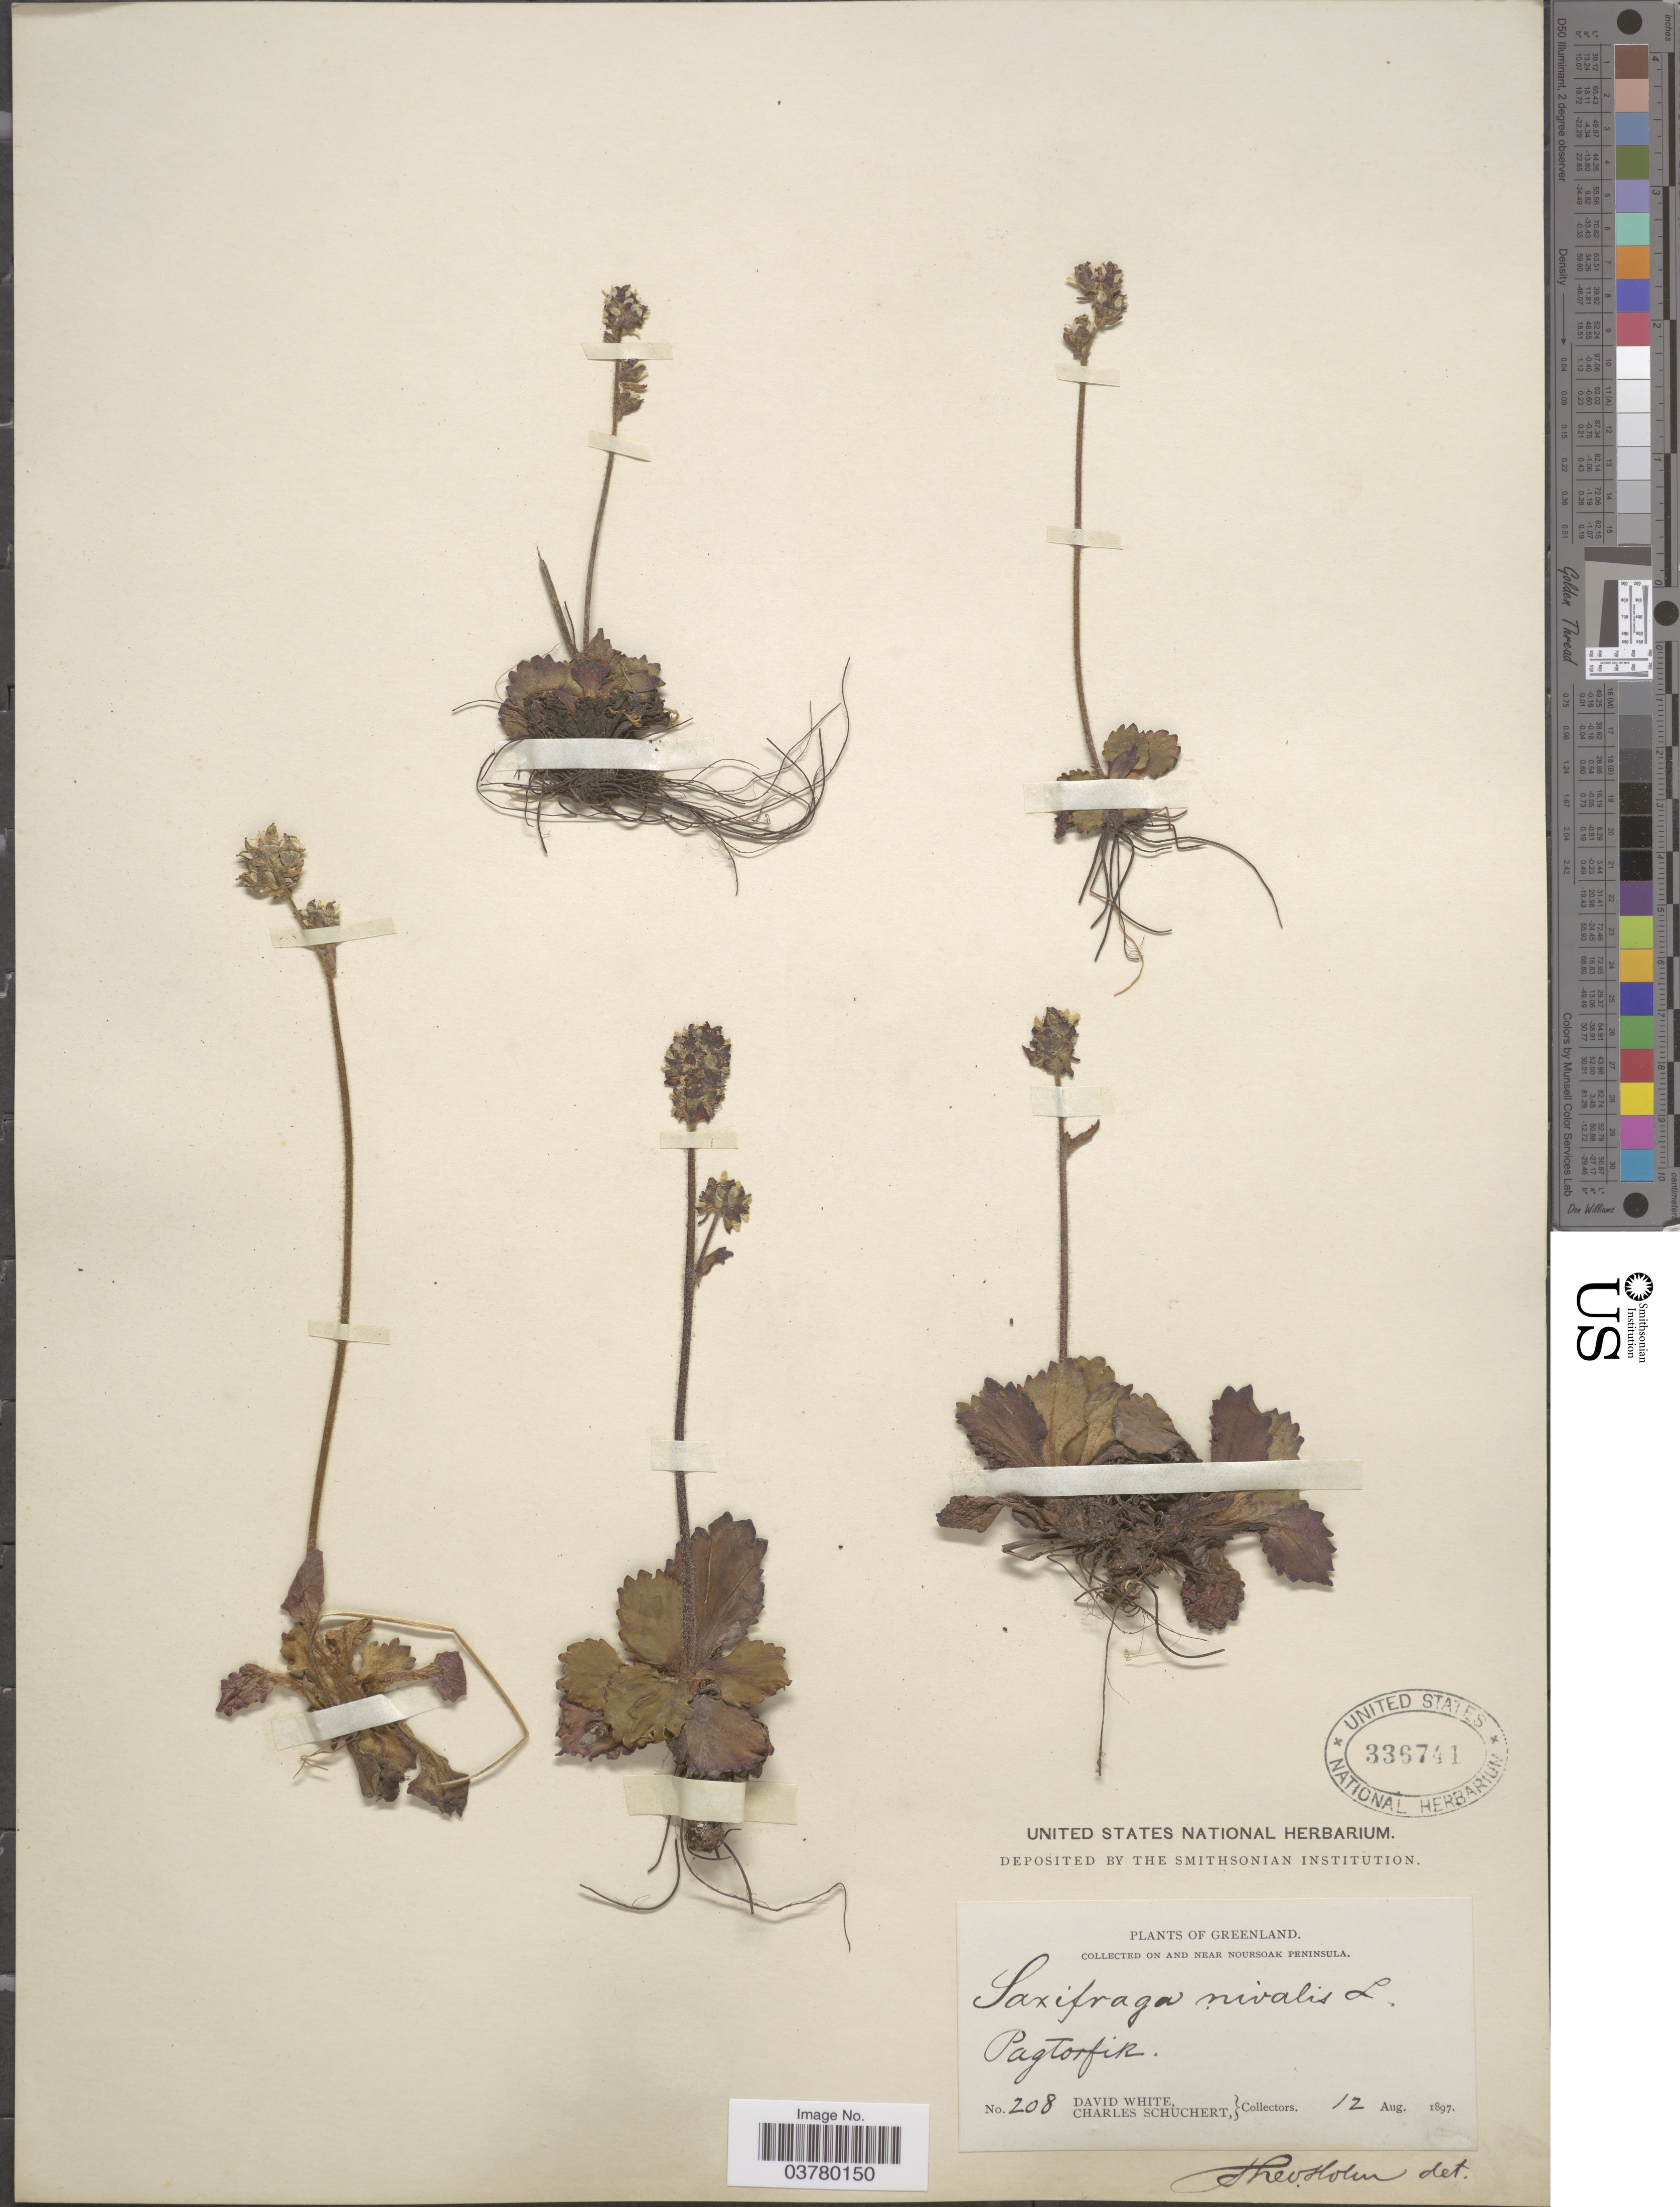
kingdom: Plantae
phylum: Tracheophyta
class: Magnoliopsida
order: Saxifragales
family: Saxifragaceae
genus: Micranthes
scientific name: Micranthes nivalis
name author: (L.) Small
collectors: D. White & C. Schuchert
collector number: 208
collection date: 1897-08-12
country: Greenland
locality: On and near Noursoak Peninsula. Pagtorfik.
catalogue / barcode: US 336741